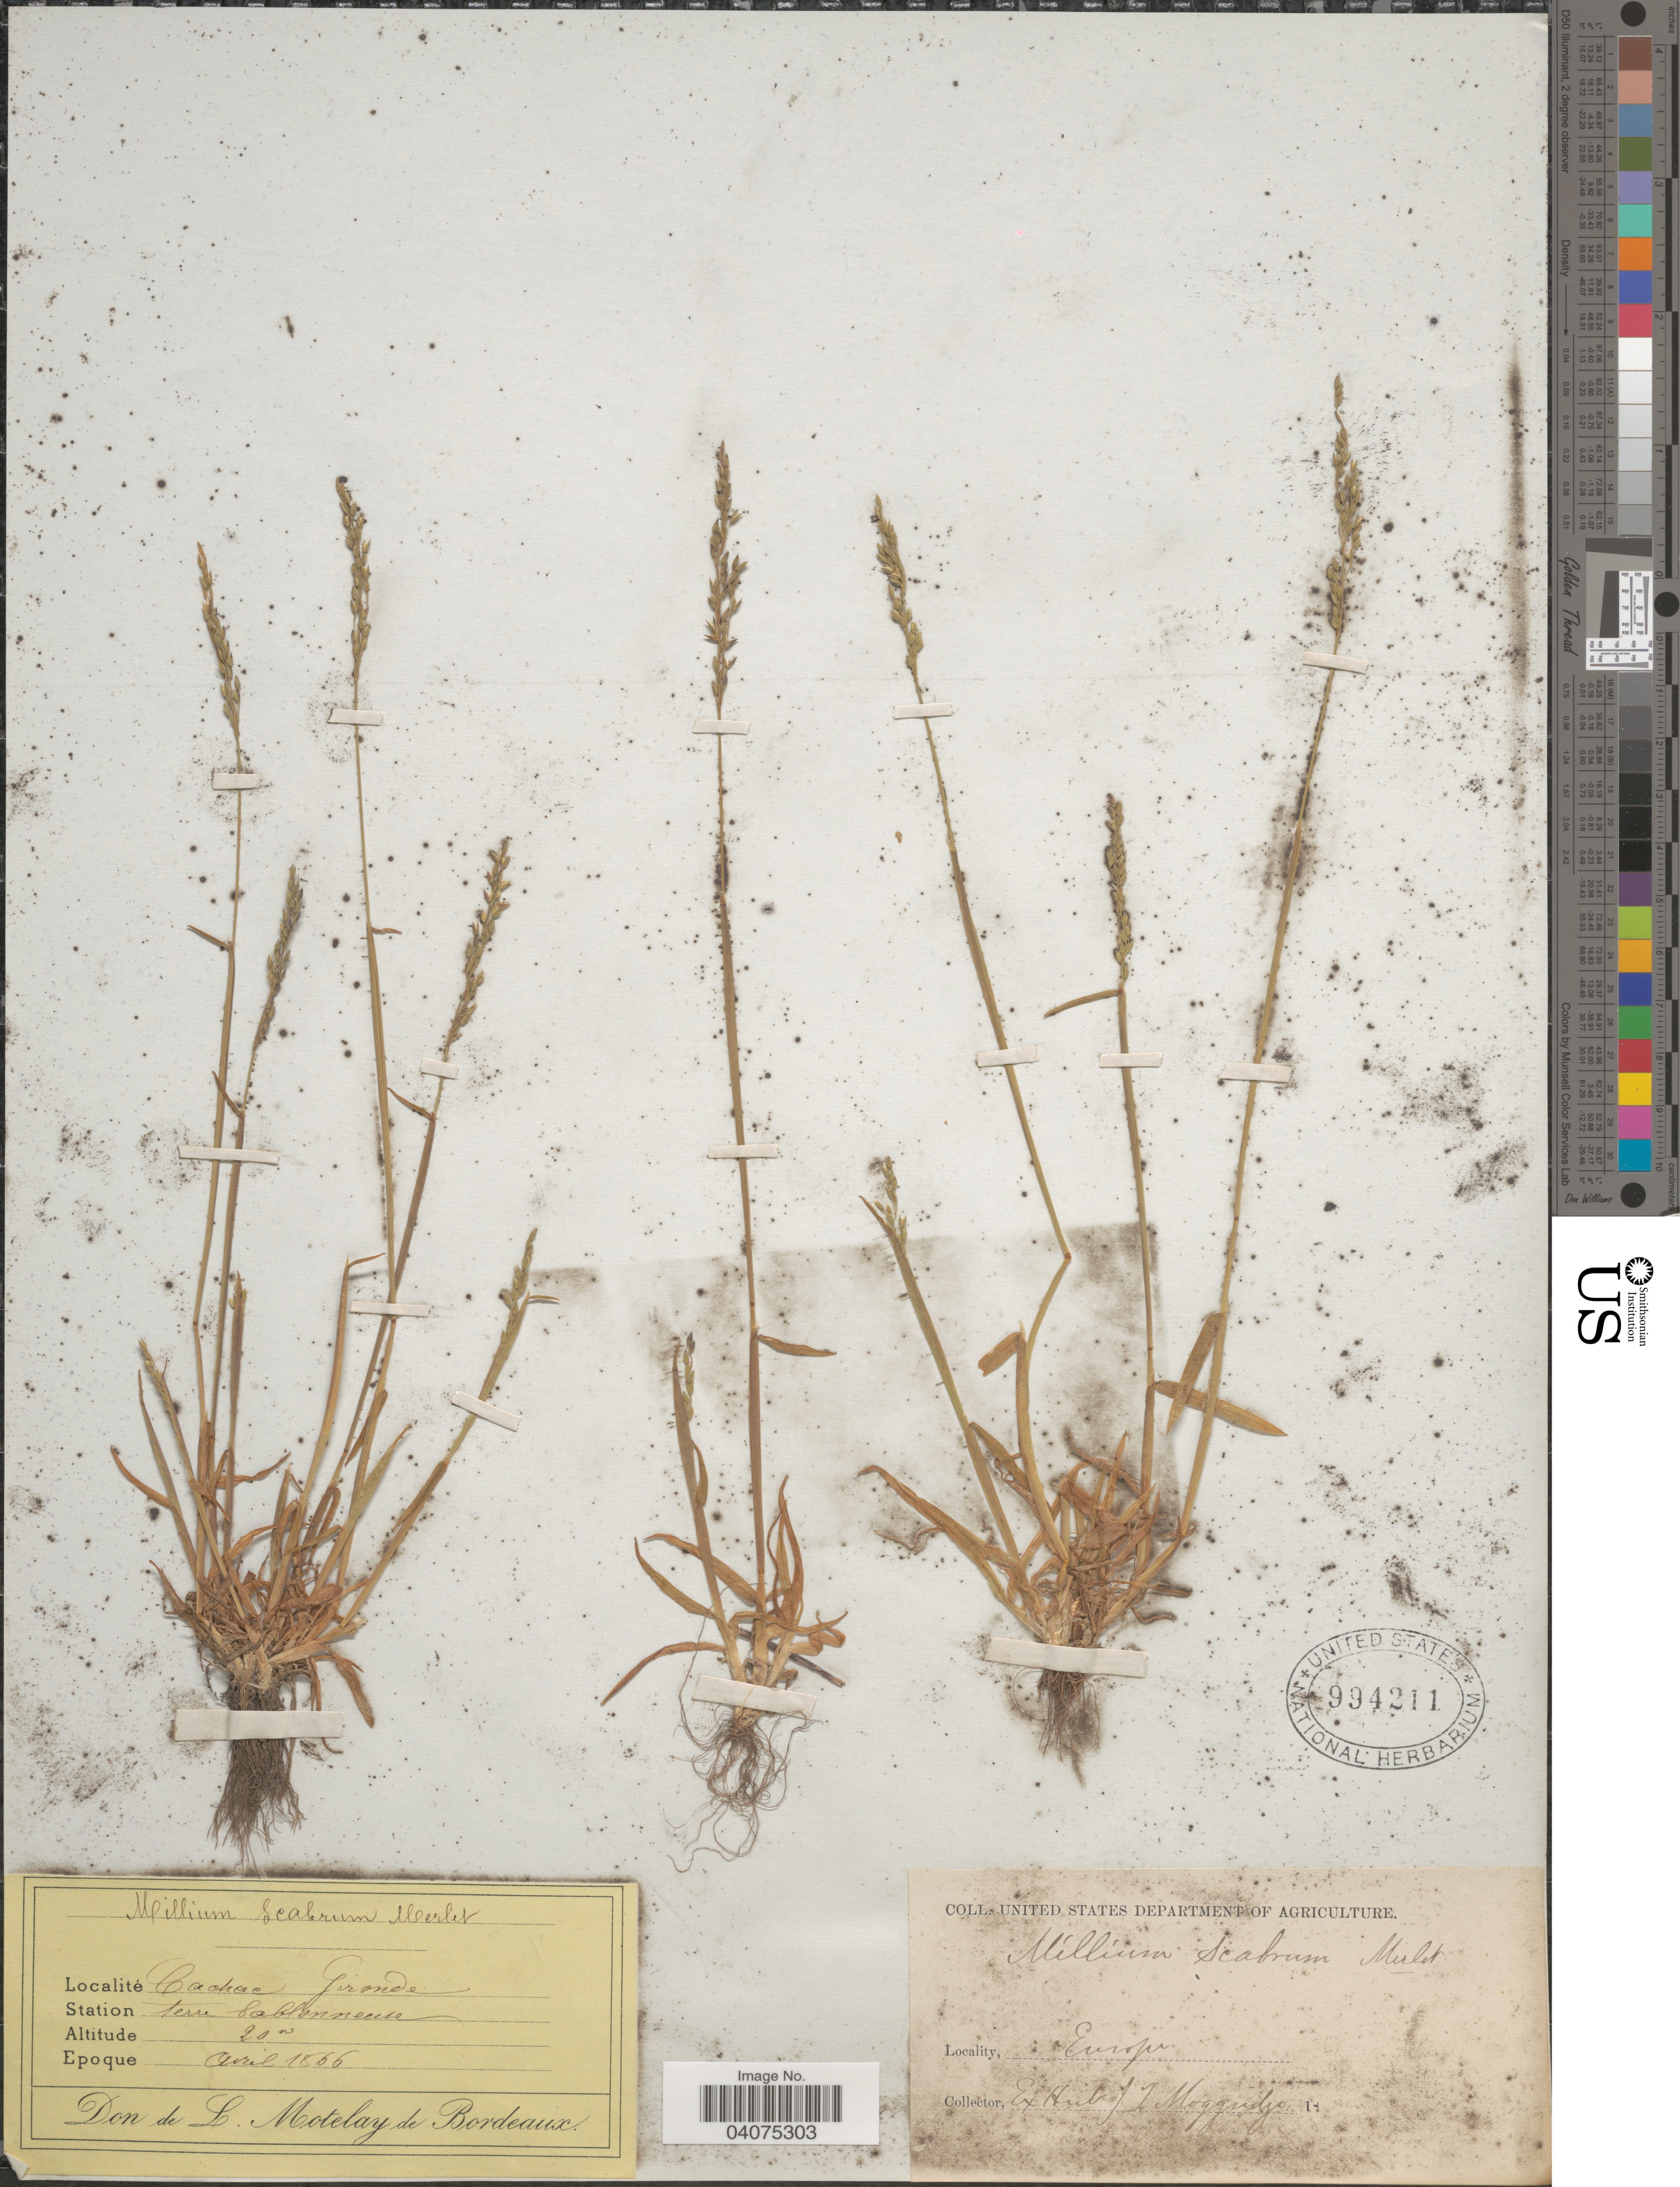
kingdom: Plantae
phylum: Tracheophyta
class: Liliopsida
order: Poales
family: Poaceae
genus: Milium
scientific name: Milium vernale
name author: M. Bieb.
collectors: ex herb. J.T. Moggridge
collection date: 1866-04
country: France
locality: Cadrac [interpreted] Gironde. Europe.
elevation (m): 20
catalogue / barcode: US 994211